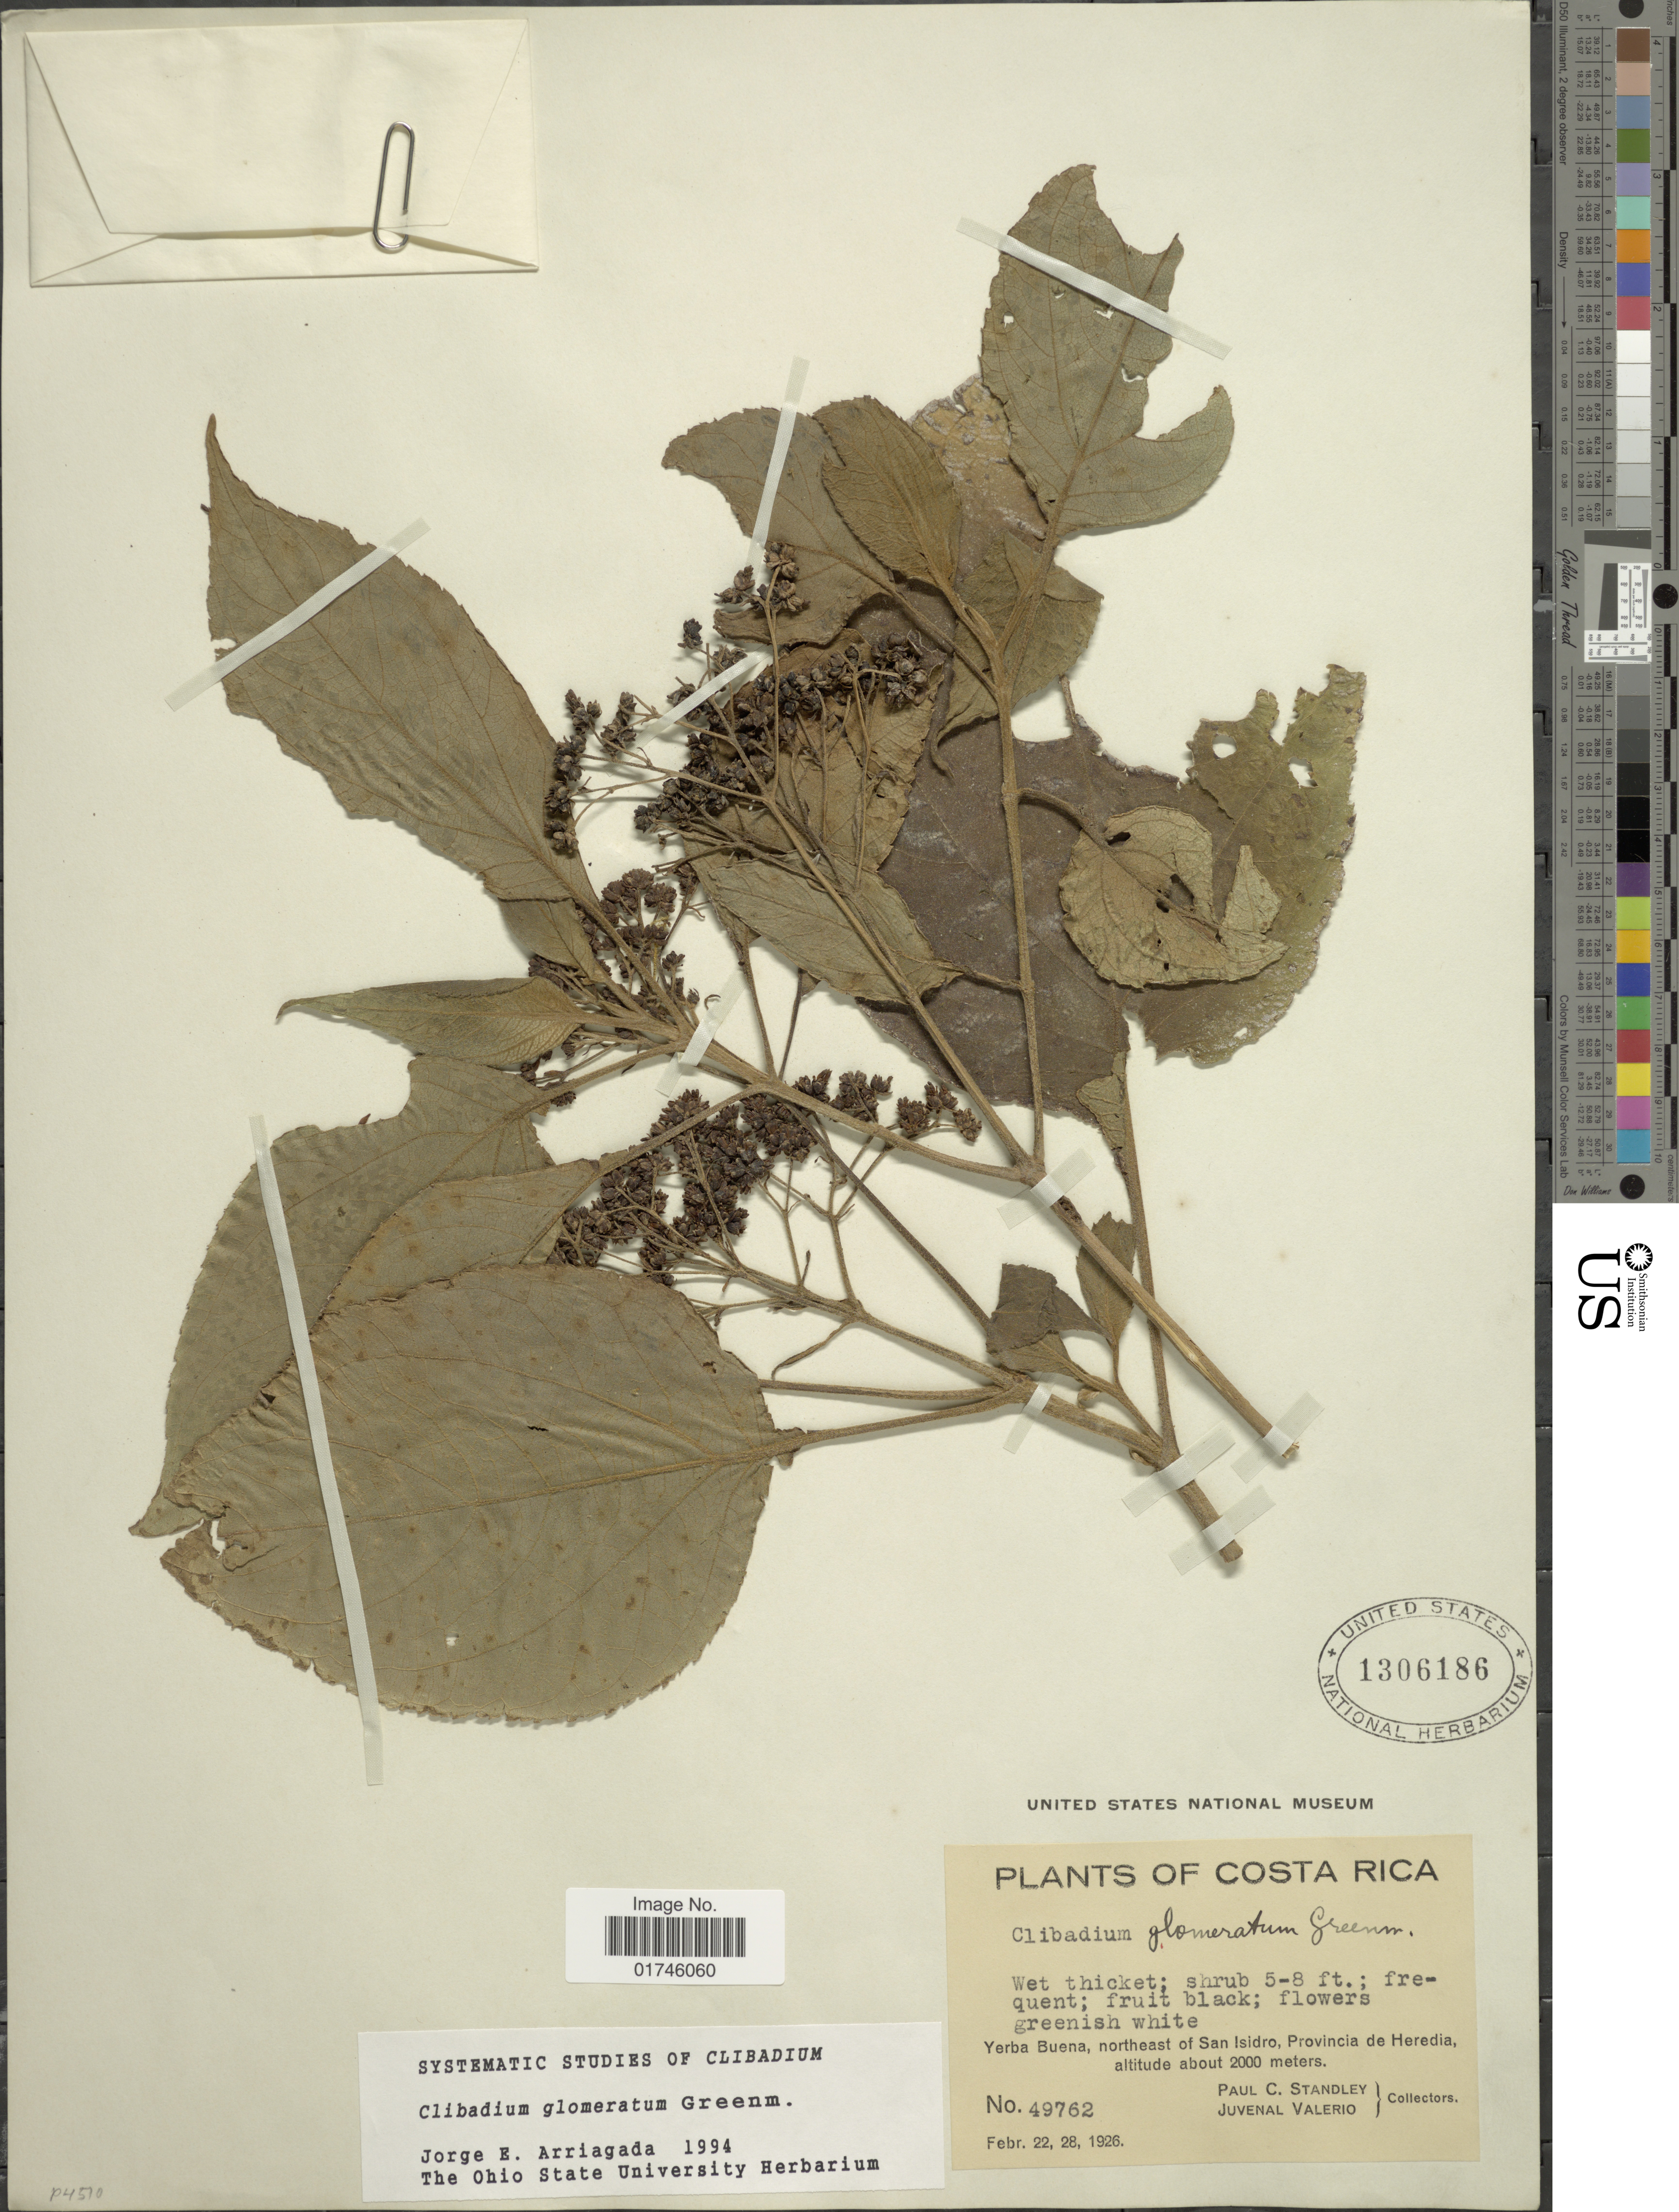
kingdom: Plantae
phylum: Tracheophyta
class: Magnoliopsida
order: Asterales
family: Asteraceae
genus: Clibadium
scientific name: Clibadium glomeratum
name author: Greenm.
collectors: P. C. Standley & J. Valerio R.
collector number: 49762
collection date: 1926-02-22/1926-02-28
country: Costa Rica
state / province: Heredia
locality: Costa Rica. Yeba Buena, northeast of San Isidoro, Provincia de Heredia.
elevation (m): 2000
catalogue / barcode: US 1306186